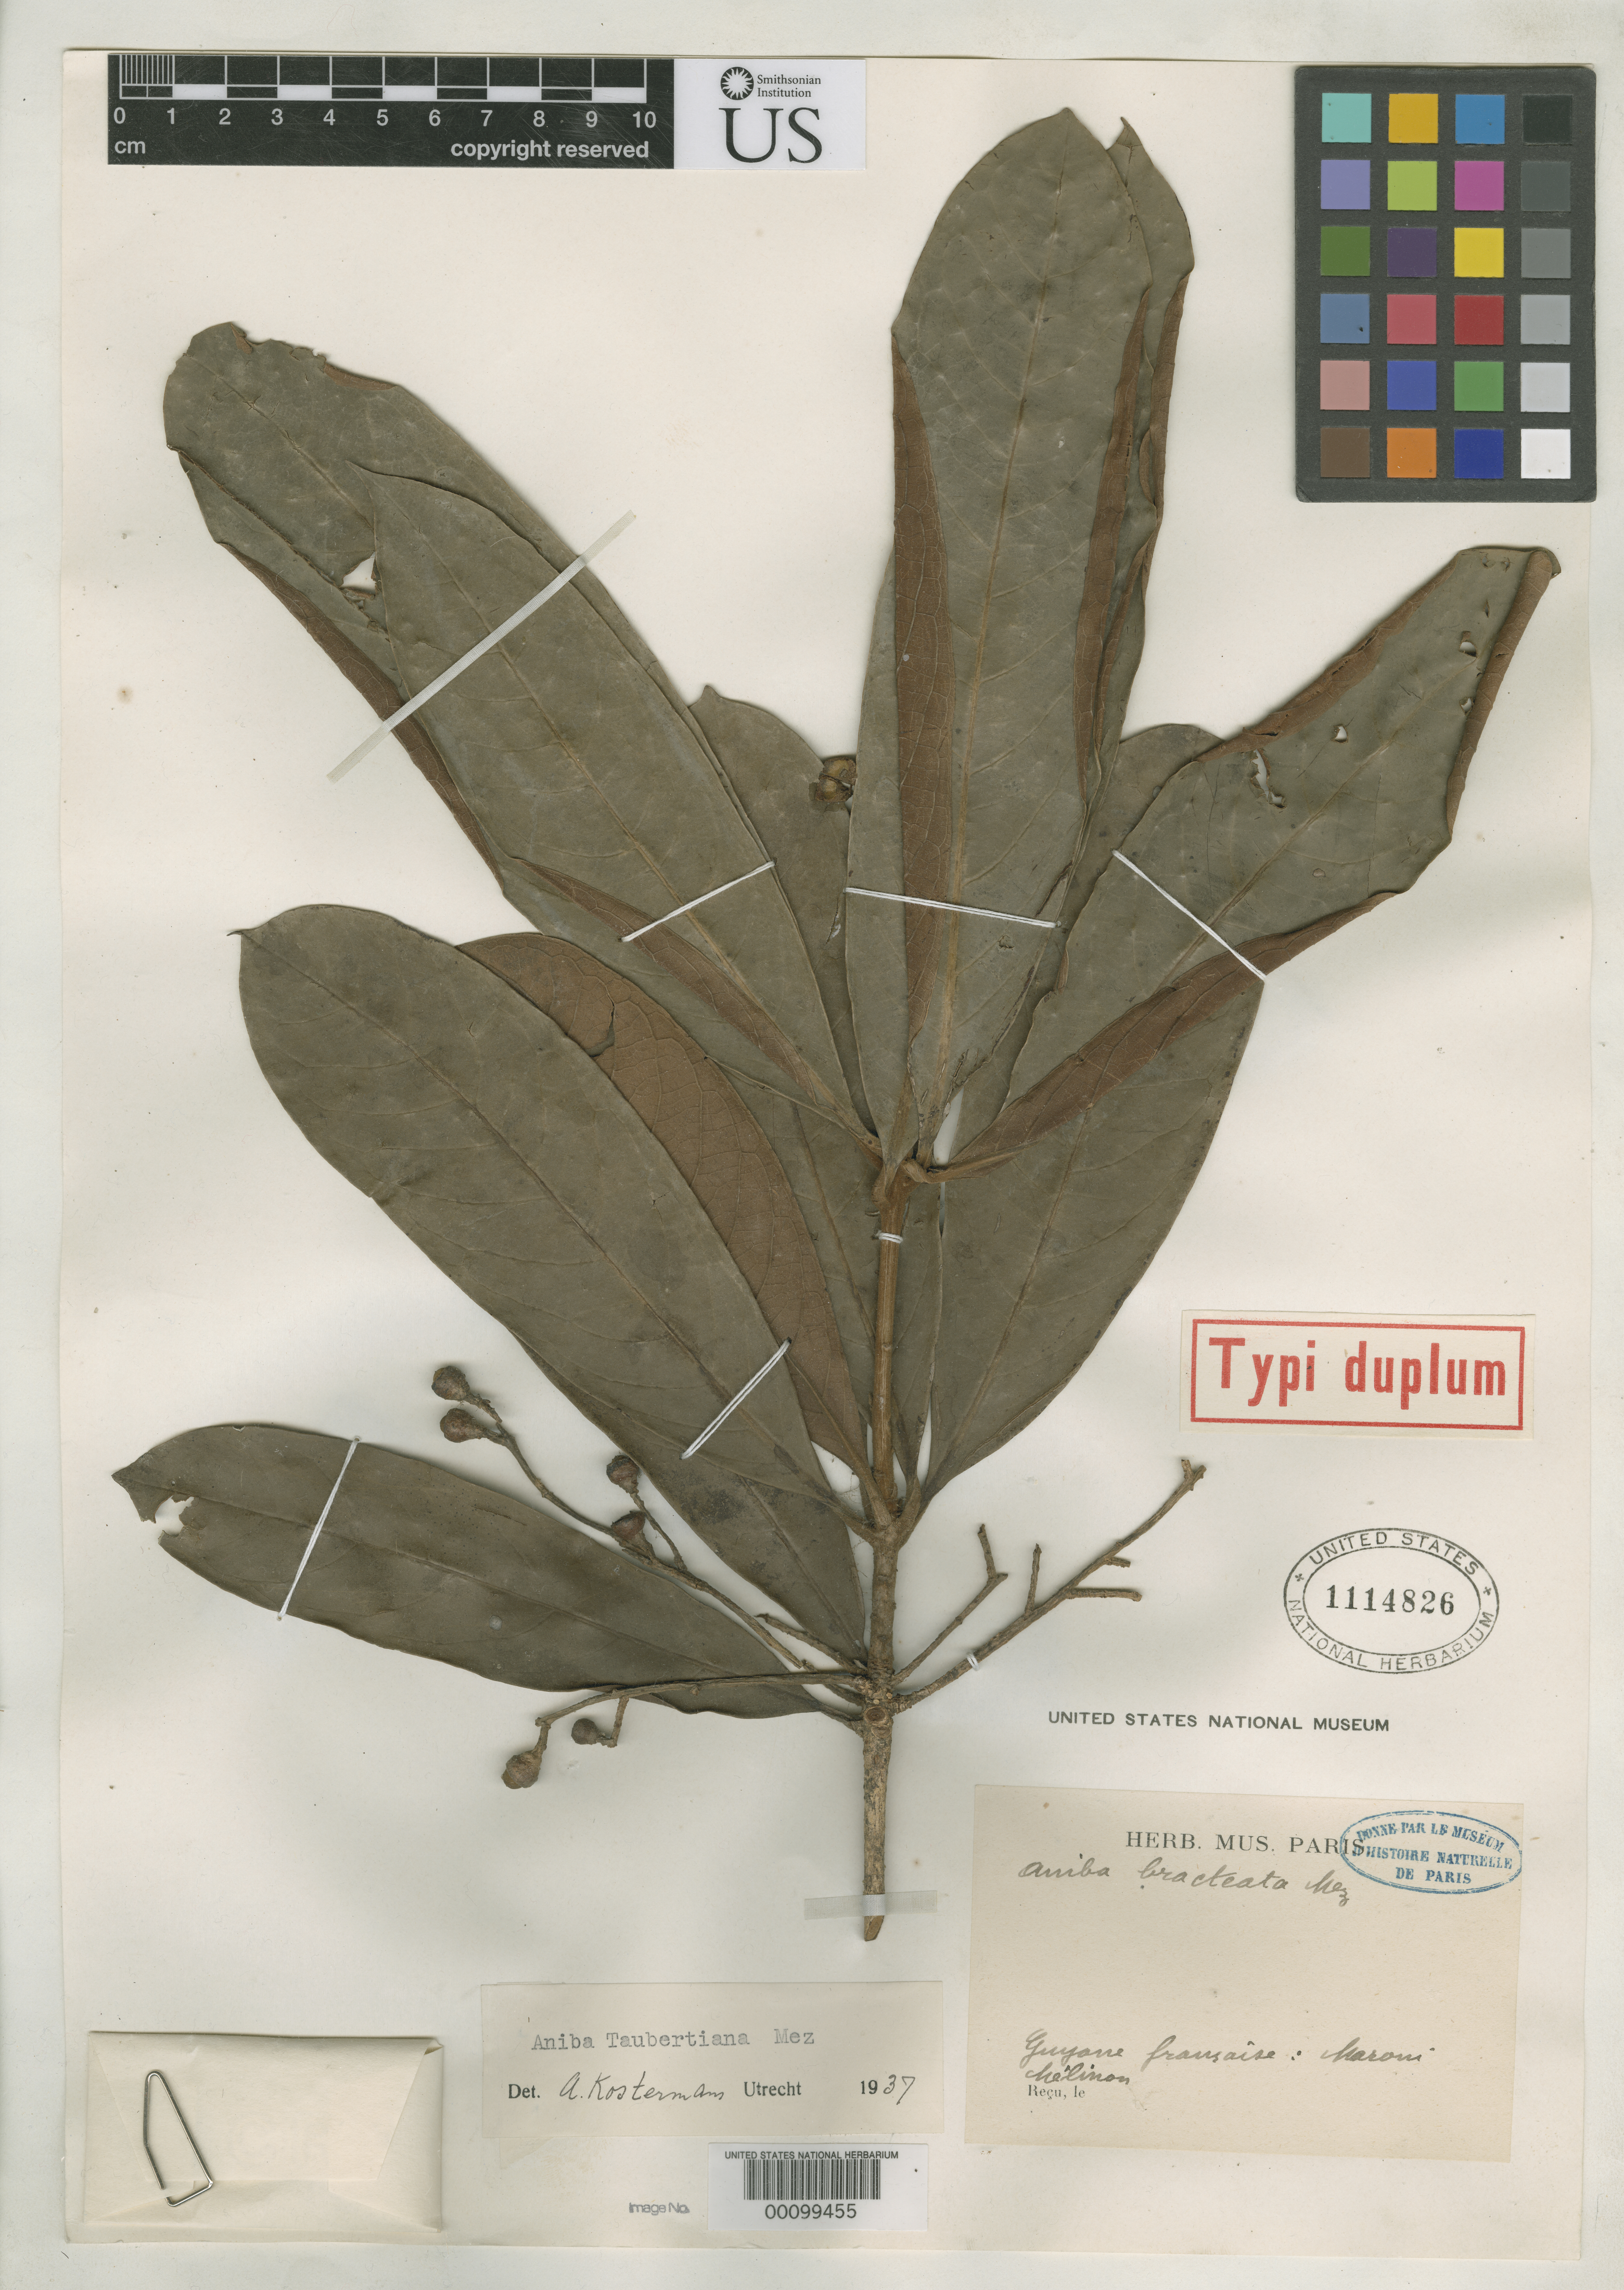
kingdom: Plantae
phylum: Tracheophyta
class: Magnoliopsida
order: Laurales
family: Lauraceae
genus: Aniba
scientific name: Aniba taubertiana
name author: Mez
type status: Isotype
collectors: M. Melinon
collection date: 1863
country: French Guiana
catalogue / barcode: US 1114826